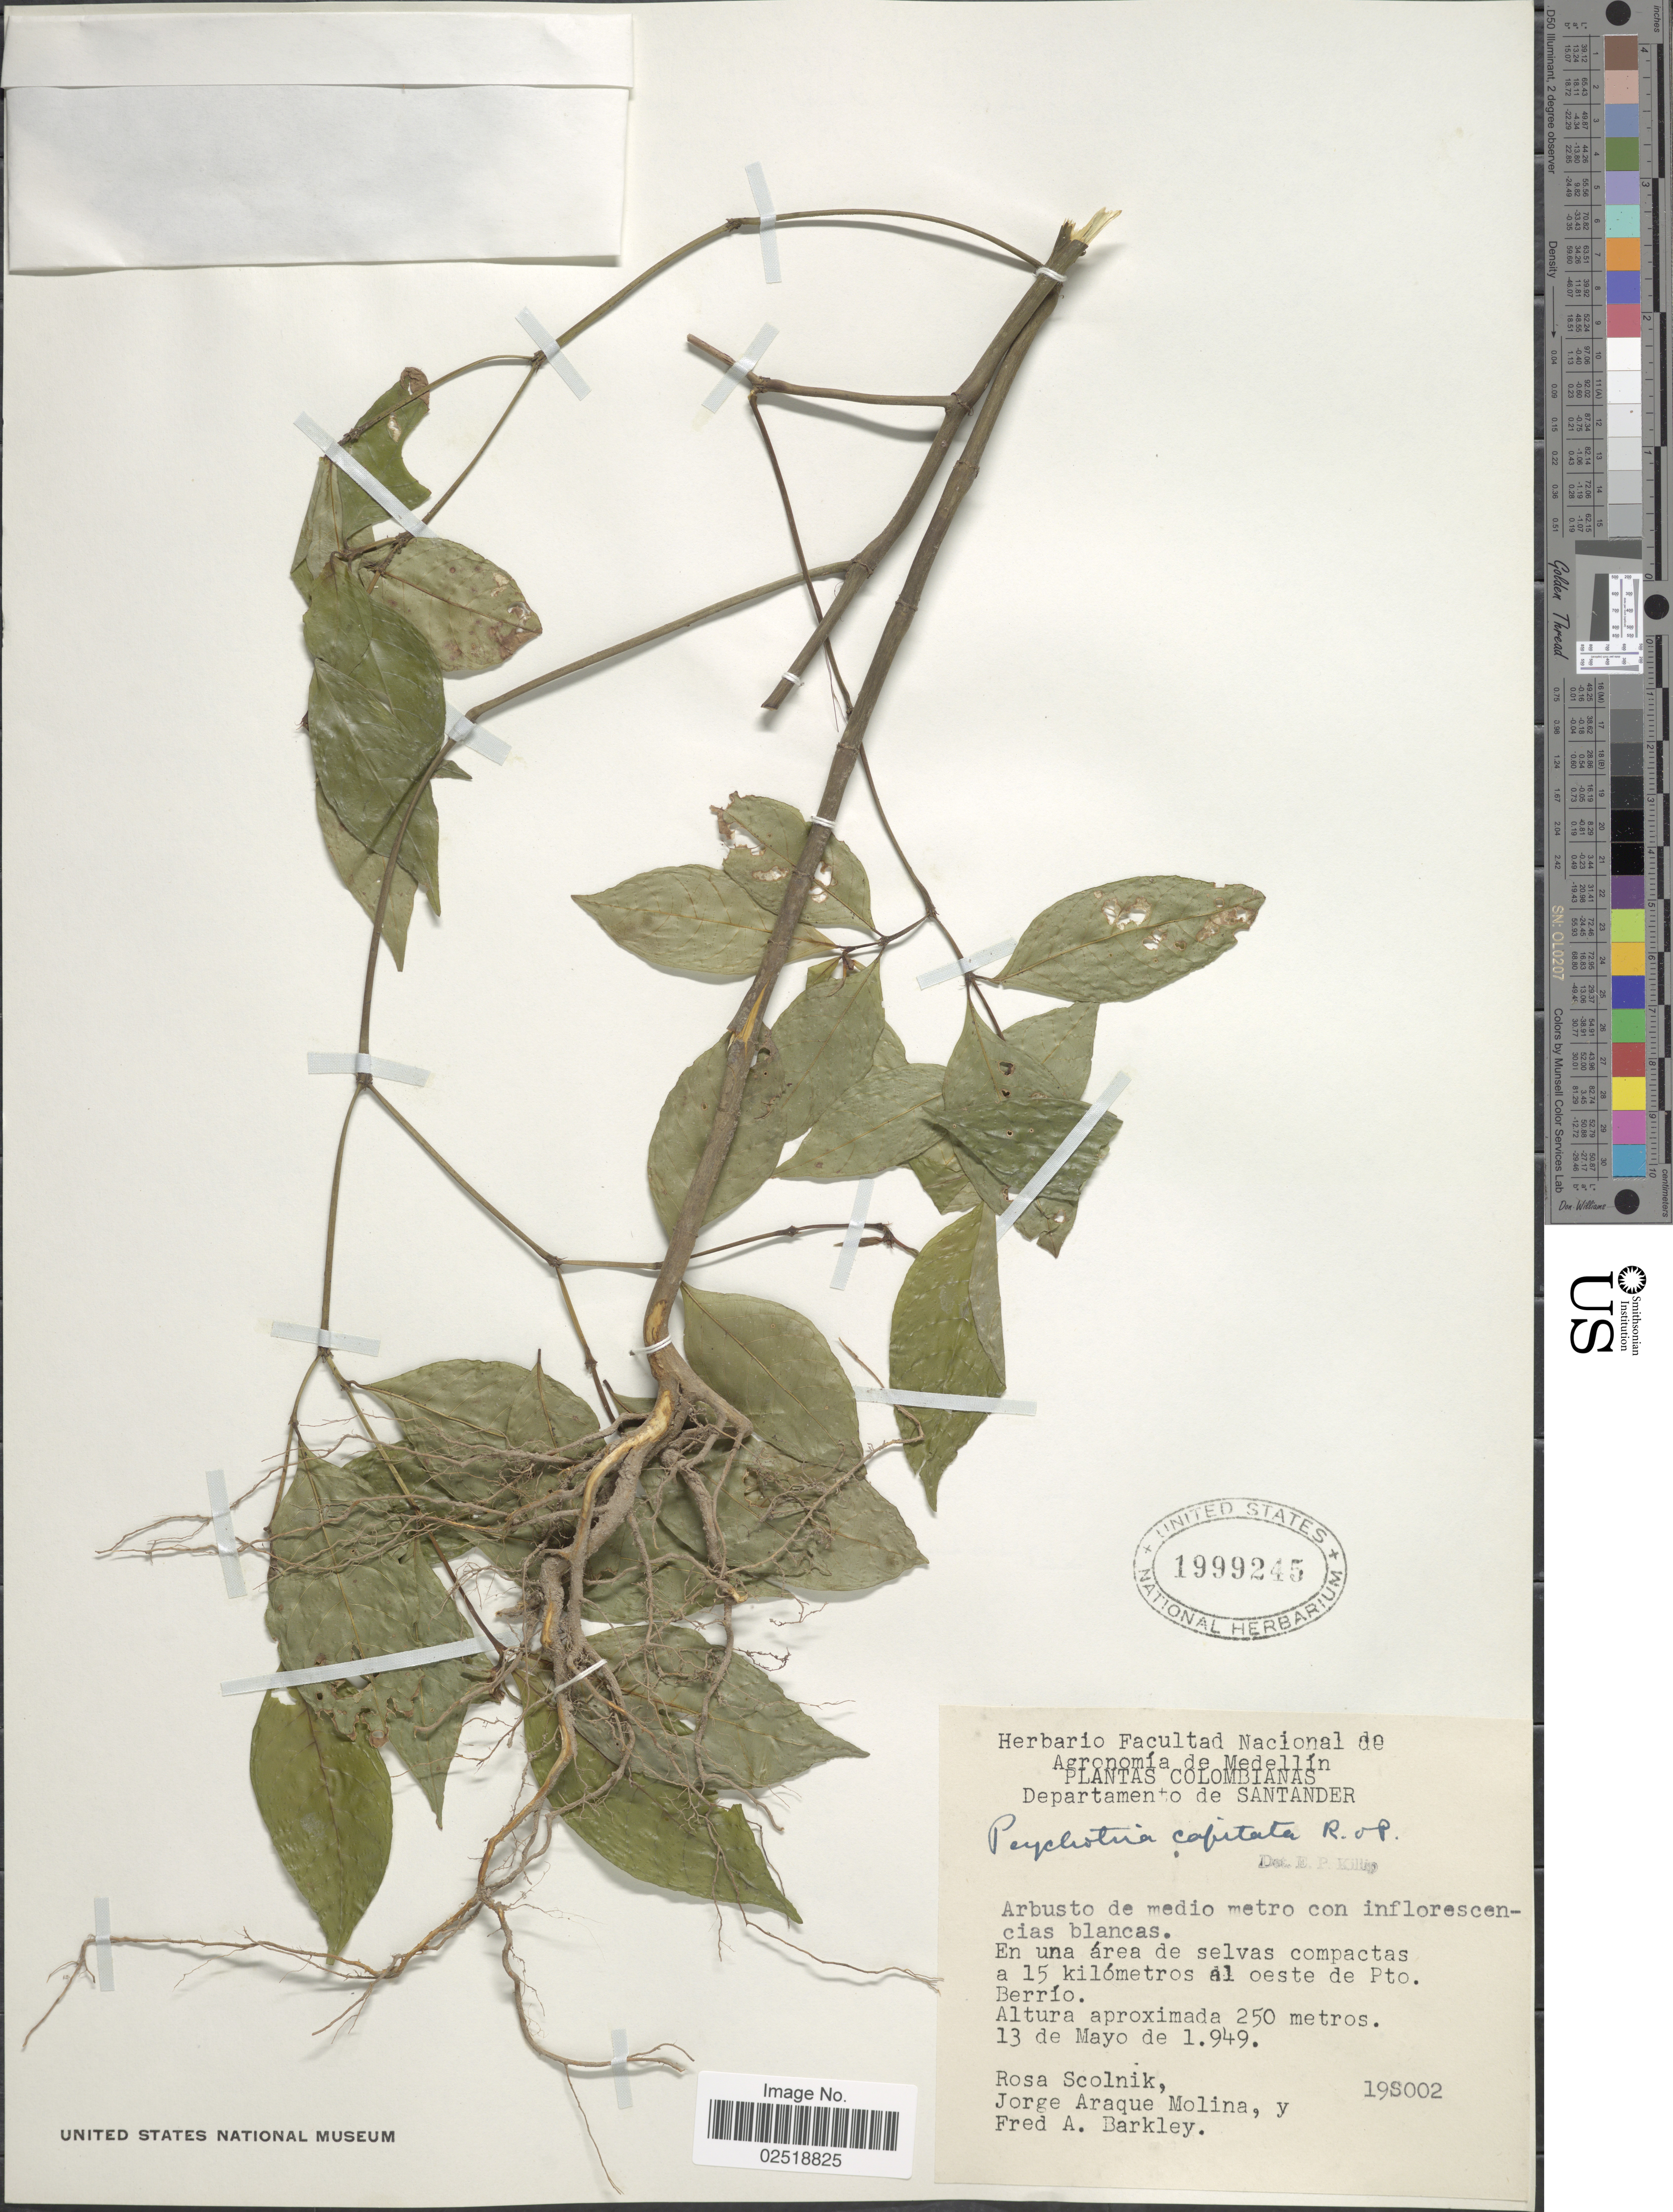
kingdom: Plantae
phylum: Tracheophyta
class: Magnoliopsida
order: Gentianales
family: Rubiaceae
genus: Psychotria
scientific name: Psychotria capitata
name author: Ruiz & Pav.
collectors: R. Scolnik, J. Araque Molina & F. A. Barkley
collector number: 19S002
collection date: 1949-05-13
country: Colombia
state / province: Santander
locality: Departamento de Santander, En un área de selvas compactas a 15 kilómetros al oeste de Pto Berrío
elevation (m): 250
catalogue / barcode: US 1999245